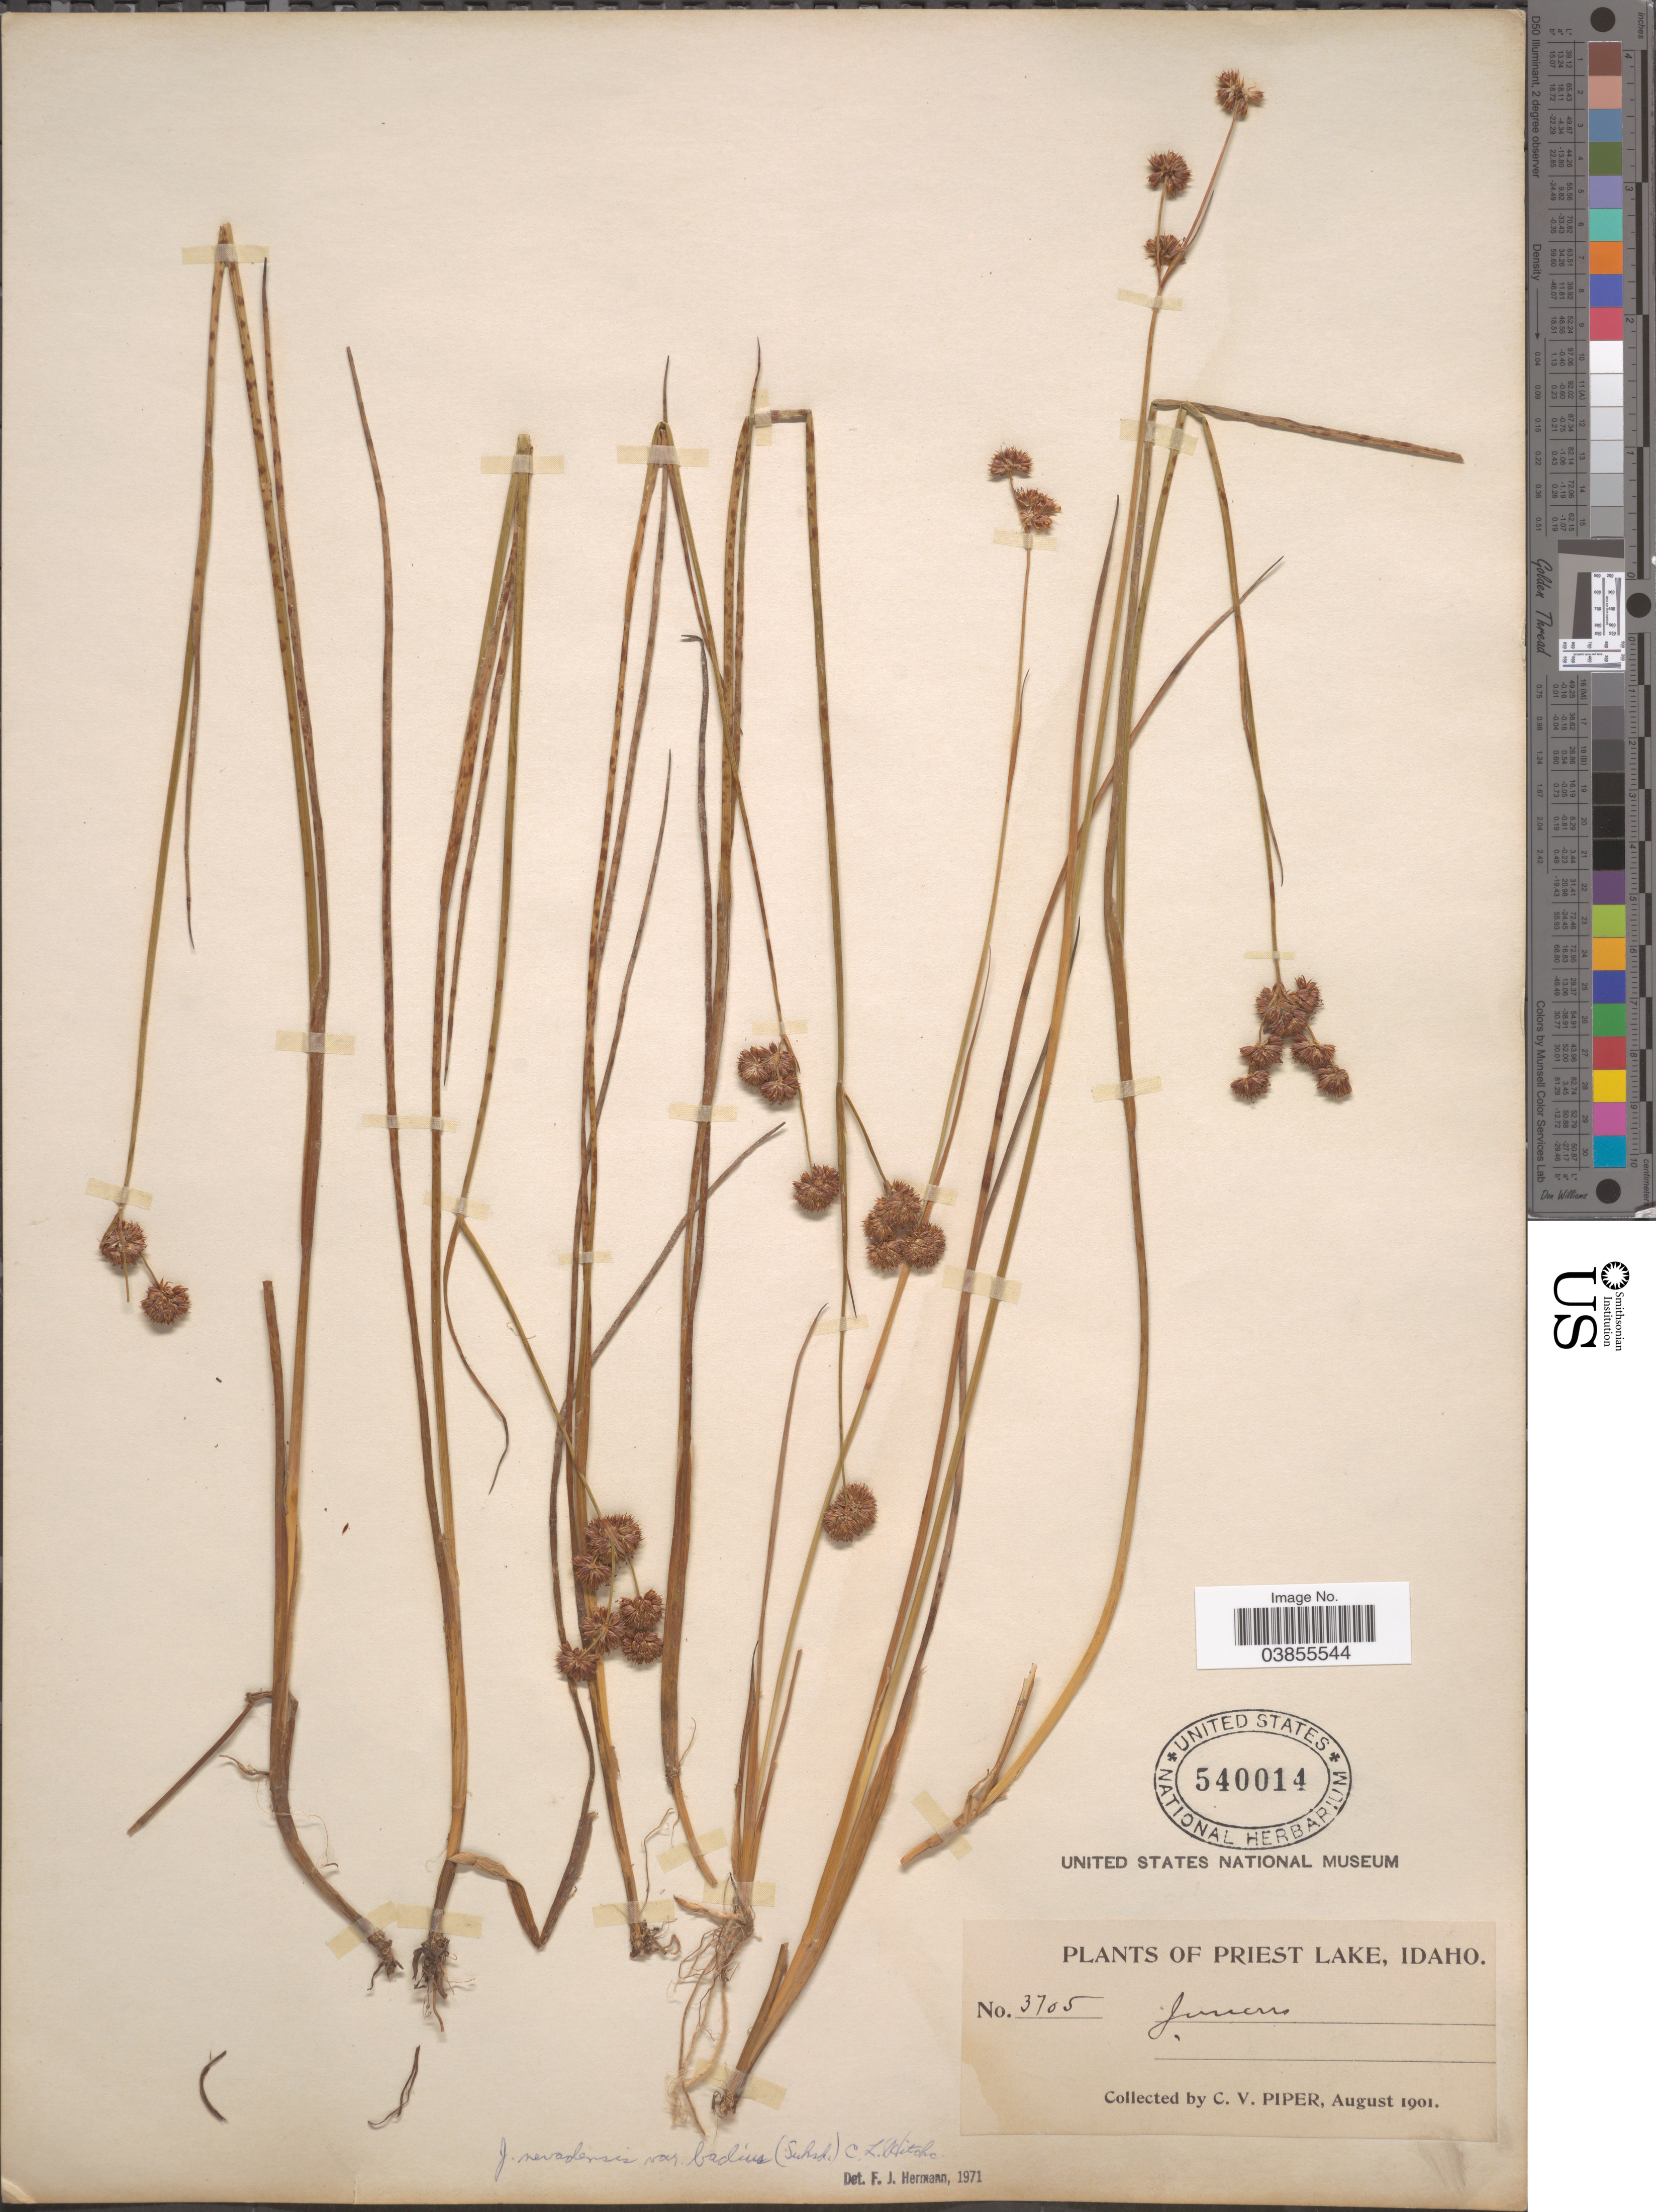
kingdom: Plantae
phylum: Tracheophyta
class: Liliopsida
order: Poales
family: Juncaceae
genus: Juncus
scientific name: Juncus nevadensis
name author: S. Watson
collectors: C. V. Piper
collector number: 3705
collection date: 1901-08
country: United States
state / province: Idaho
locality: Priest Lake.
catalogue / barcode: US 540014